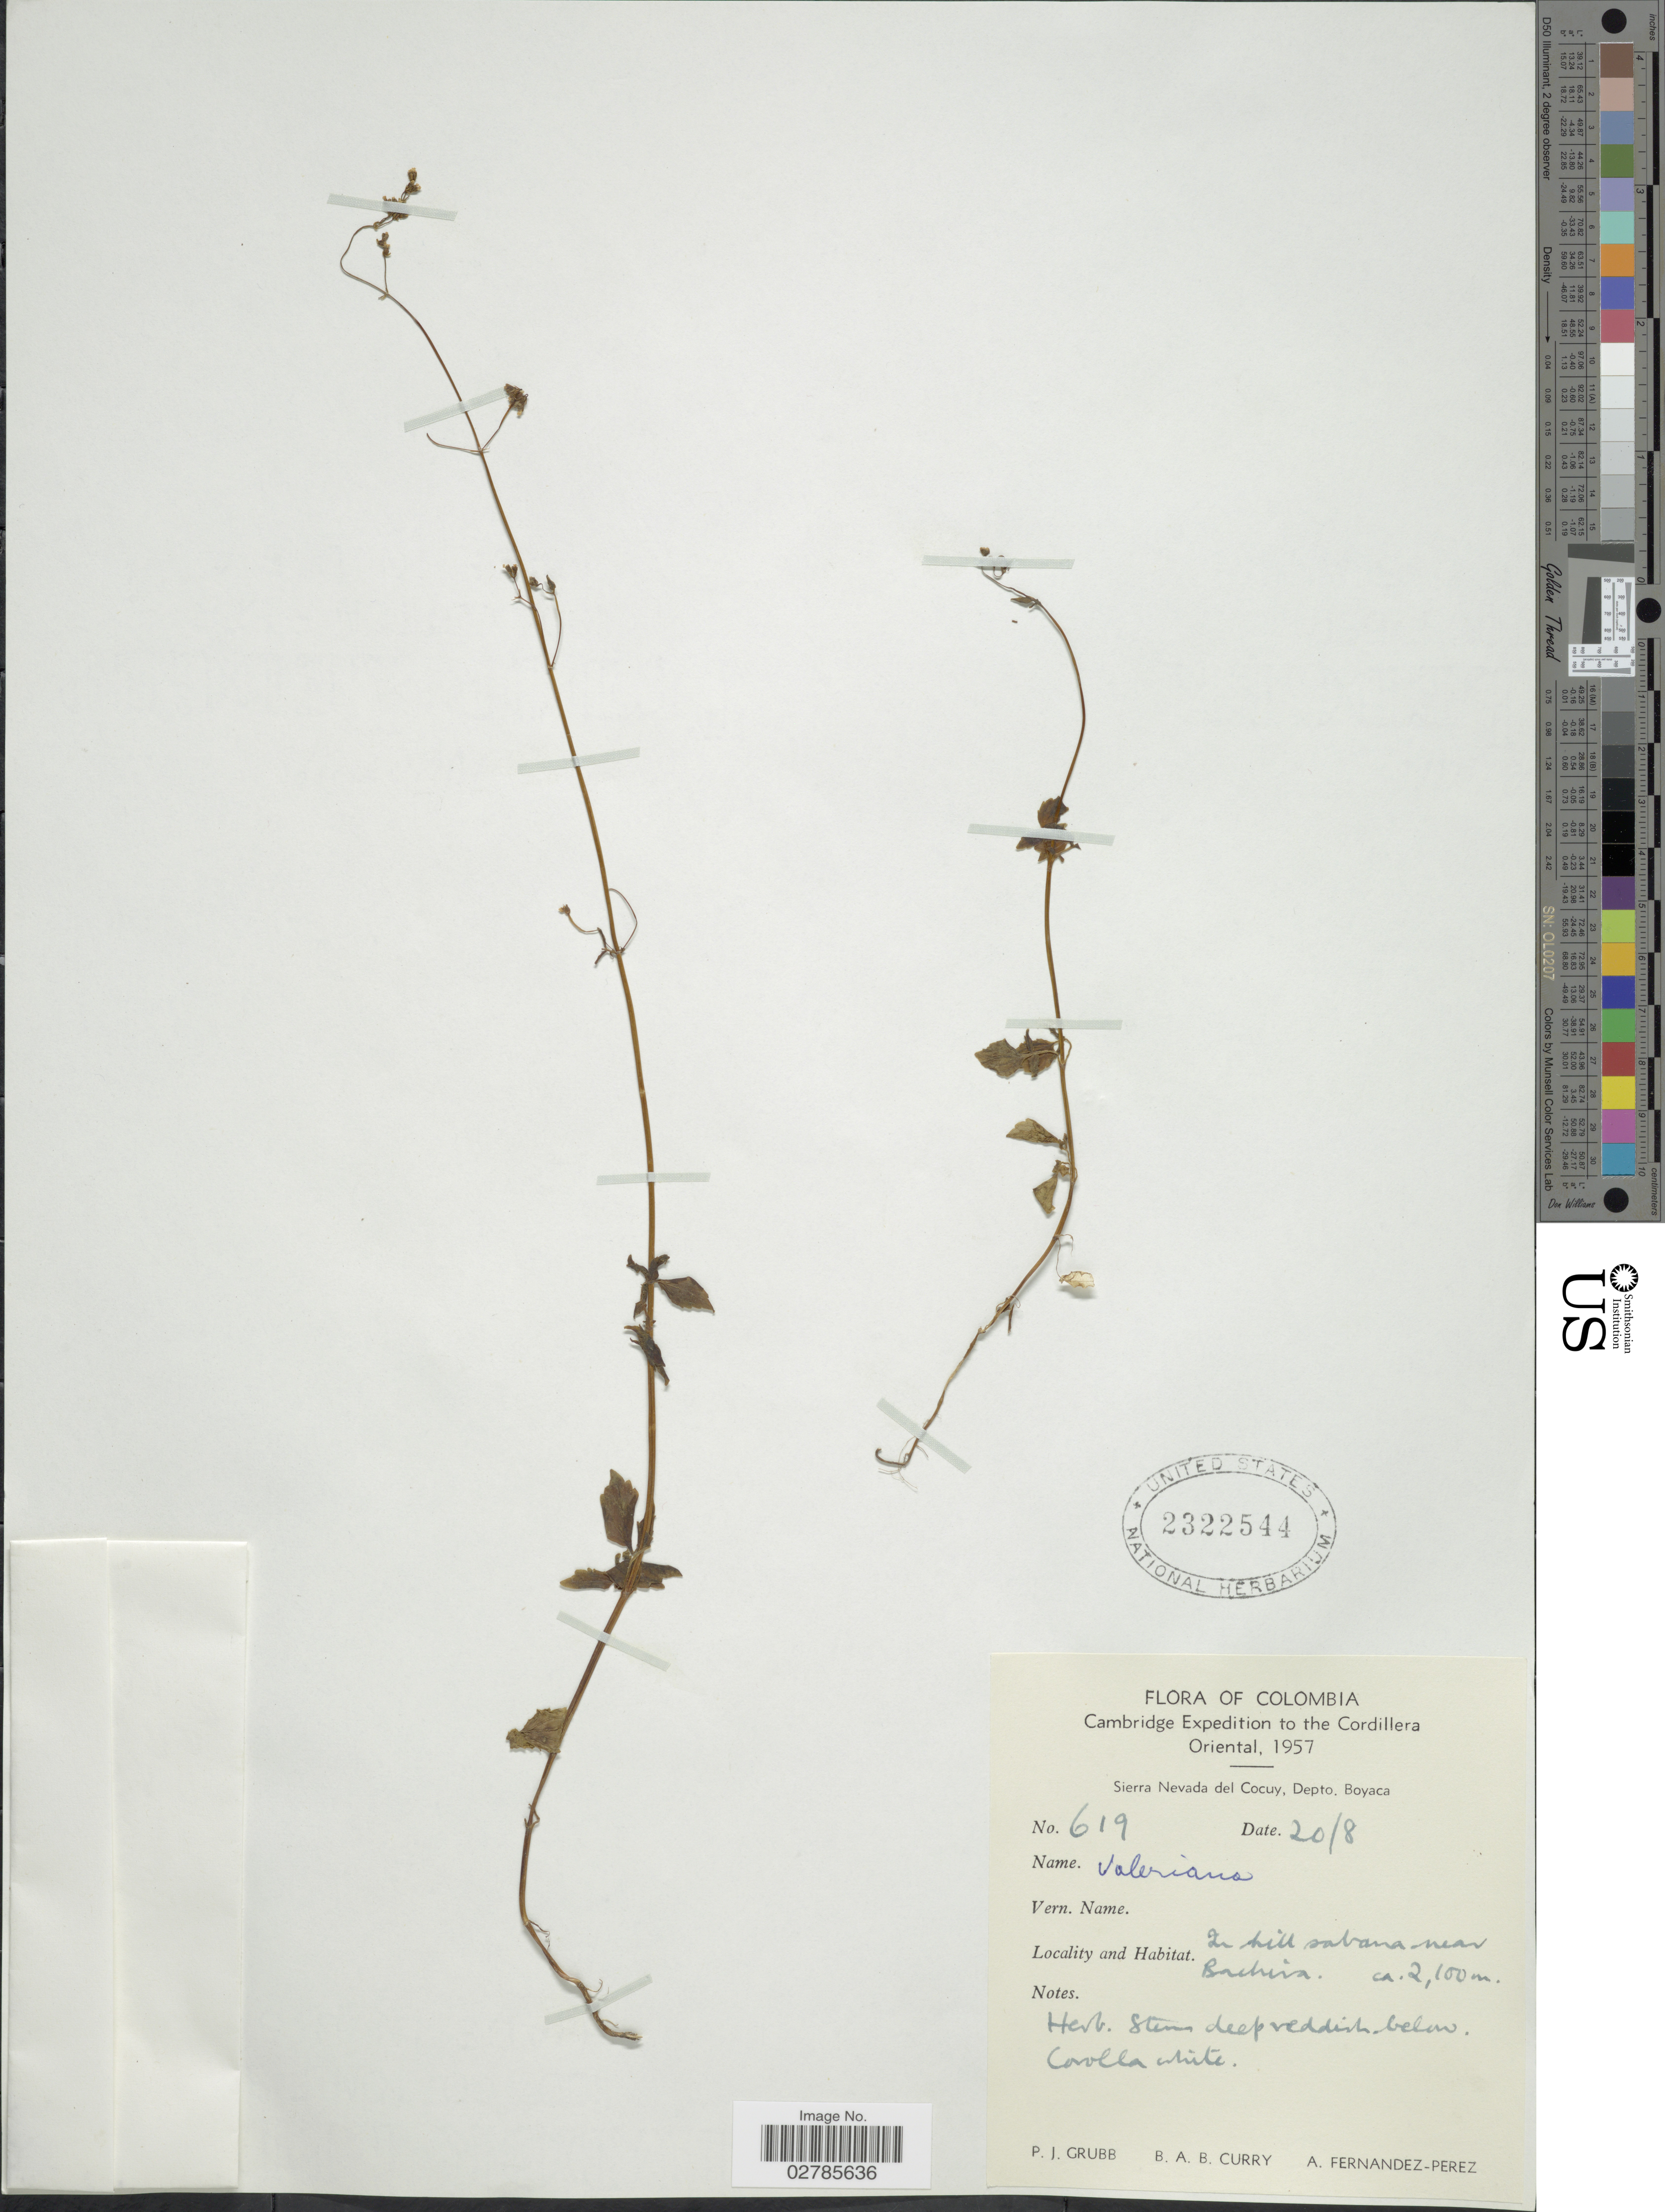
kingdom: Plantae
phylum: Tracheophyta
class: Magnoliopsida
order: Dipsacales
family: Caprifoliaceae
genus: Valeriana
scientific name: Valeriana sp.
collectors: P. J. Grubb, B. Curry & A. Fernández-Pérez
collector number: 619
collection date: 1957-08-20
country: Colombia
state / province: Boyacá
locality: Cordillera Oriental, Sierra Nevada del Cocuy, Depto. Boyaca, In hill sabana near Bachira.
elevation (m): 2100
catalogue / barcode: US 2322544